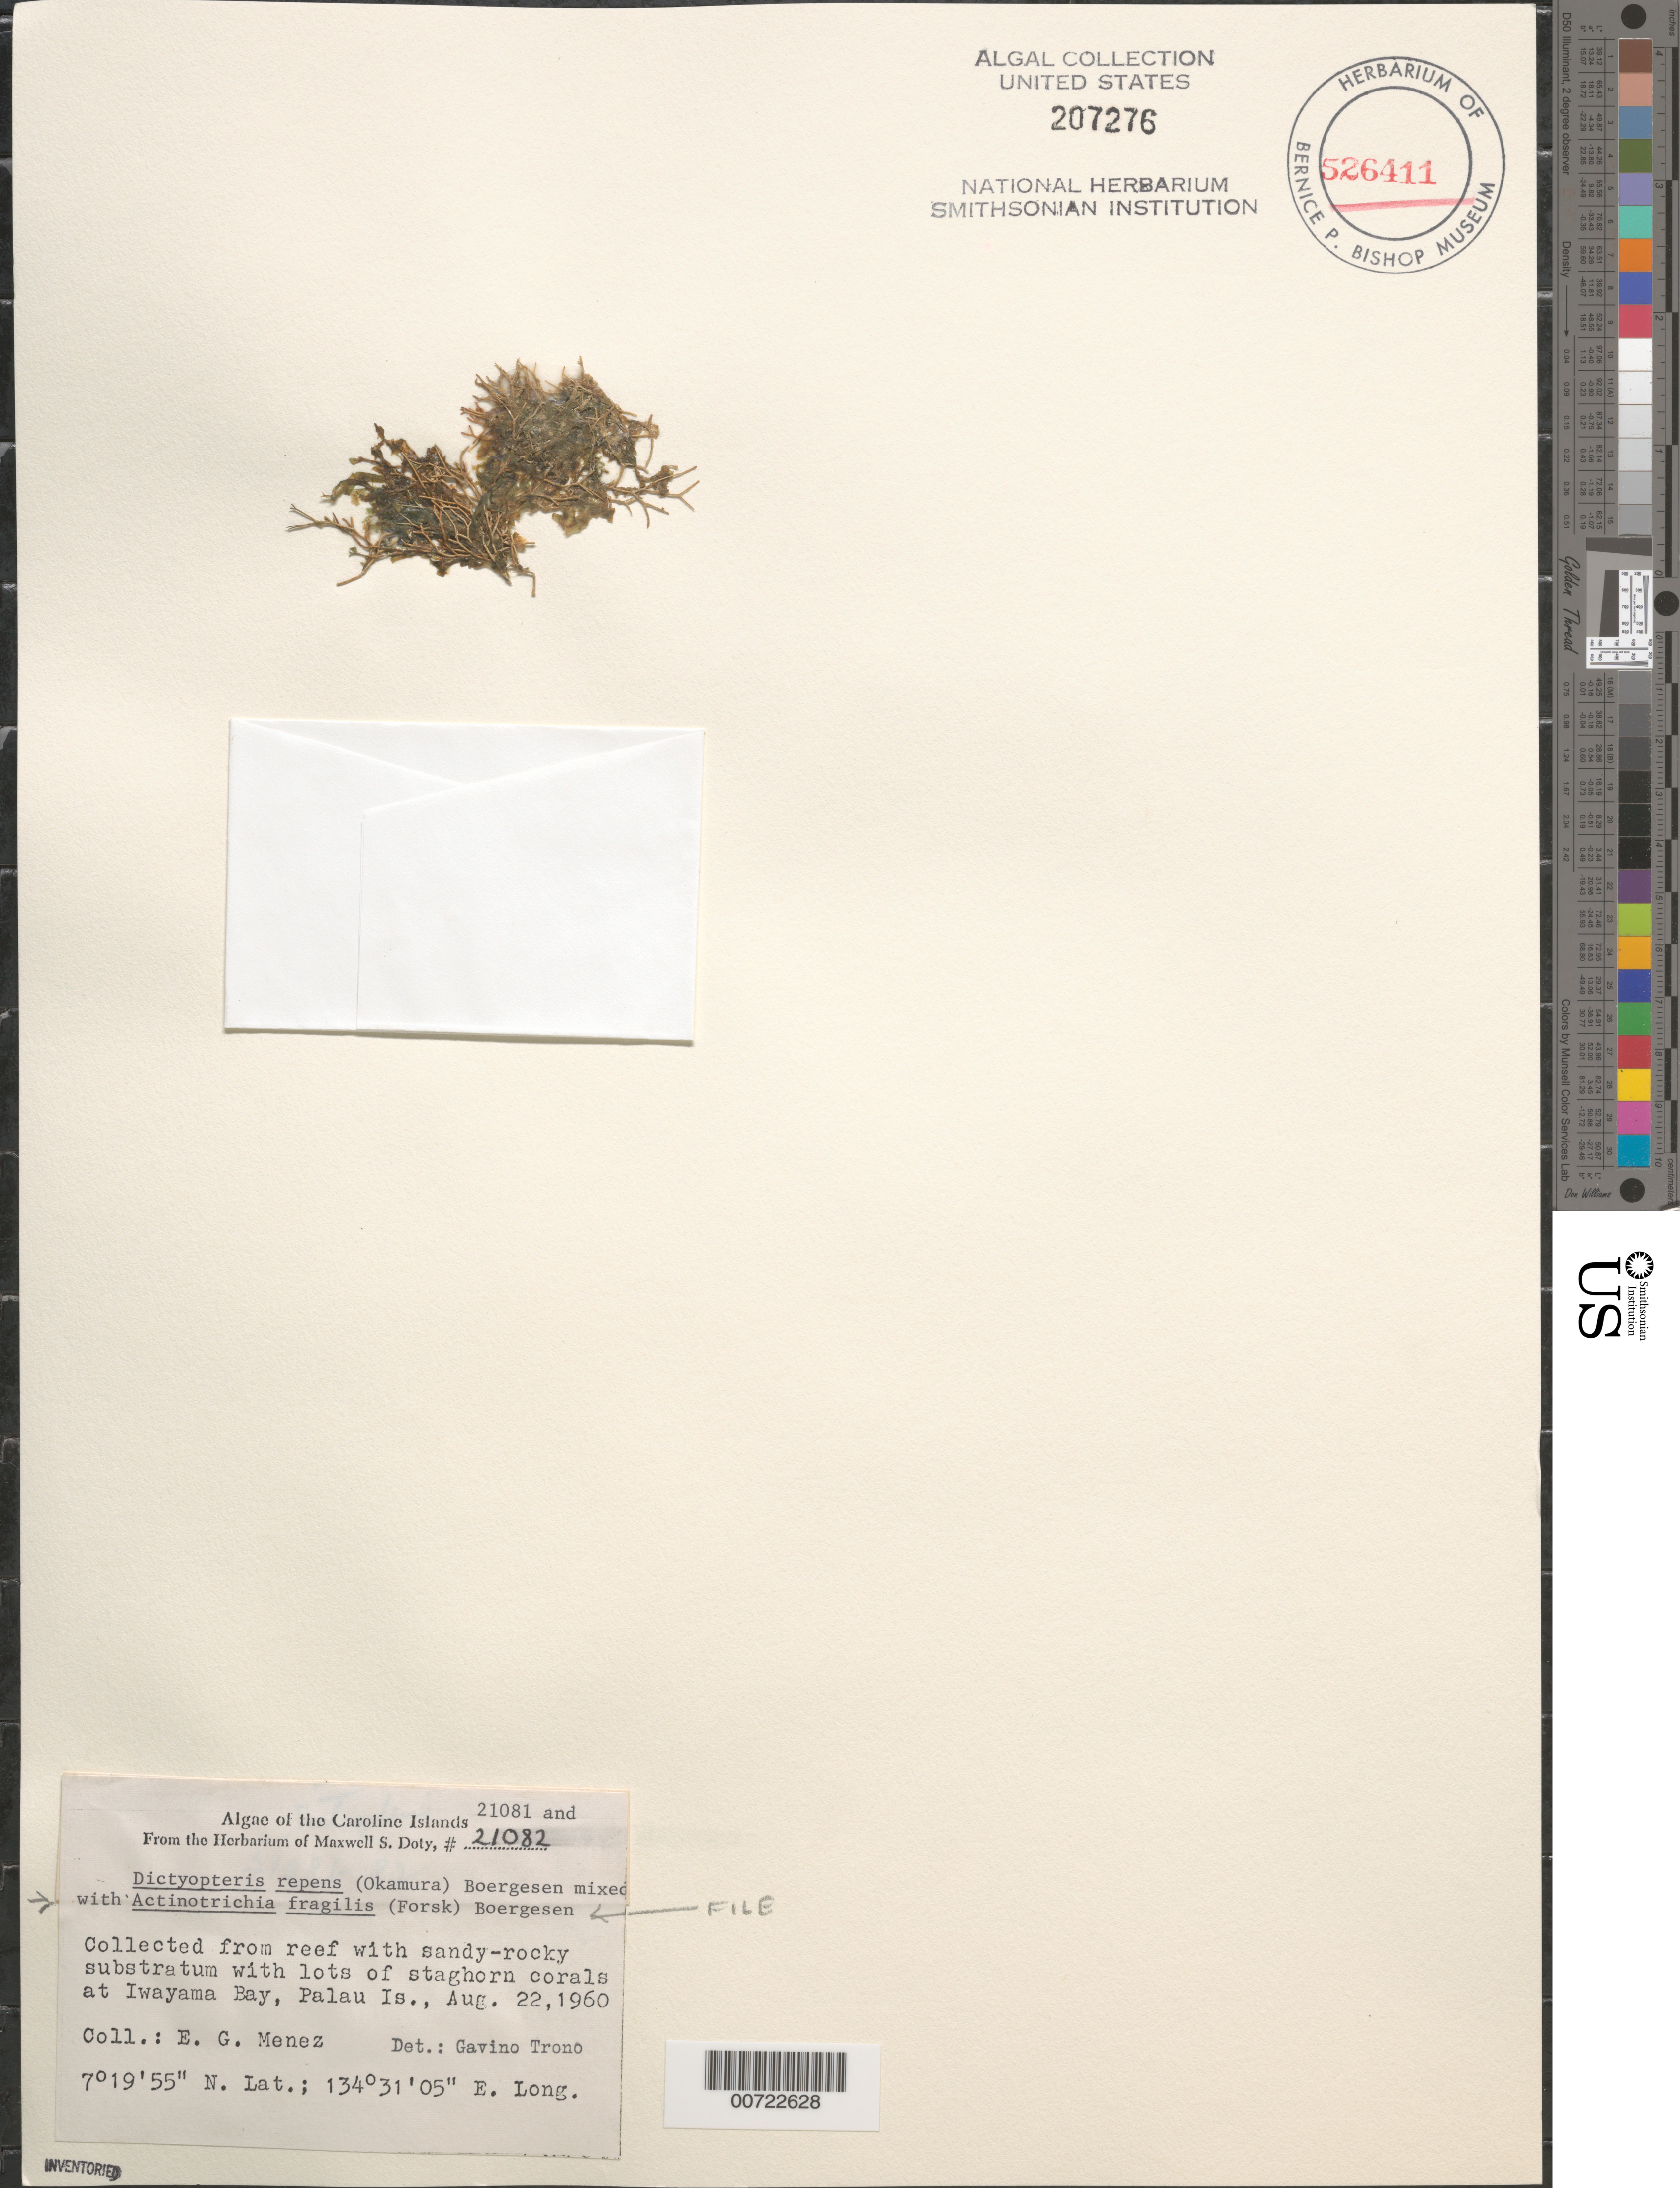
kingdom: Plantae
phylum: Rhodophyta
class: Florideophyceae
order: Nemaliales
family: Galaxauraceae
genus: Actinotrichia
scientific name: Actinotrichia fragilis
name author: (Forssk.) Børgesen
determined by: Trono, Gavino C., Jr.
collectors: Meñez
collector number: MSD 21082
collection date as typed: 22 Aug 1960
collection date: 1960-08-22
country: Palau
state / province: Koror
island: Oreor (Koror)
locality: Iwayama Bay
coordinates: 7 19' 55" N, 134 31' 05" E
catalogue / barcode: US 207276